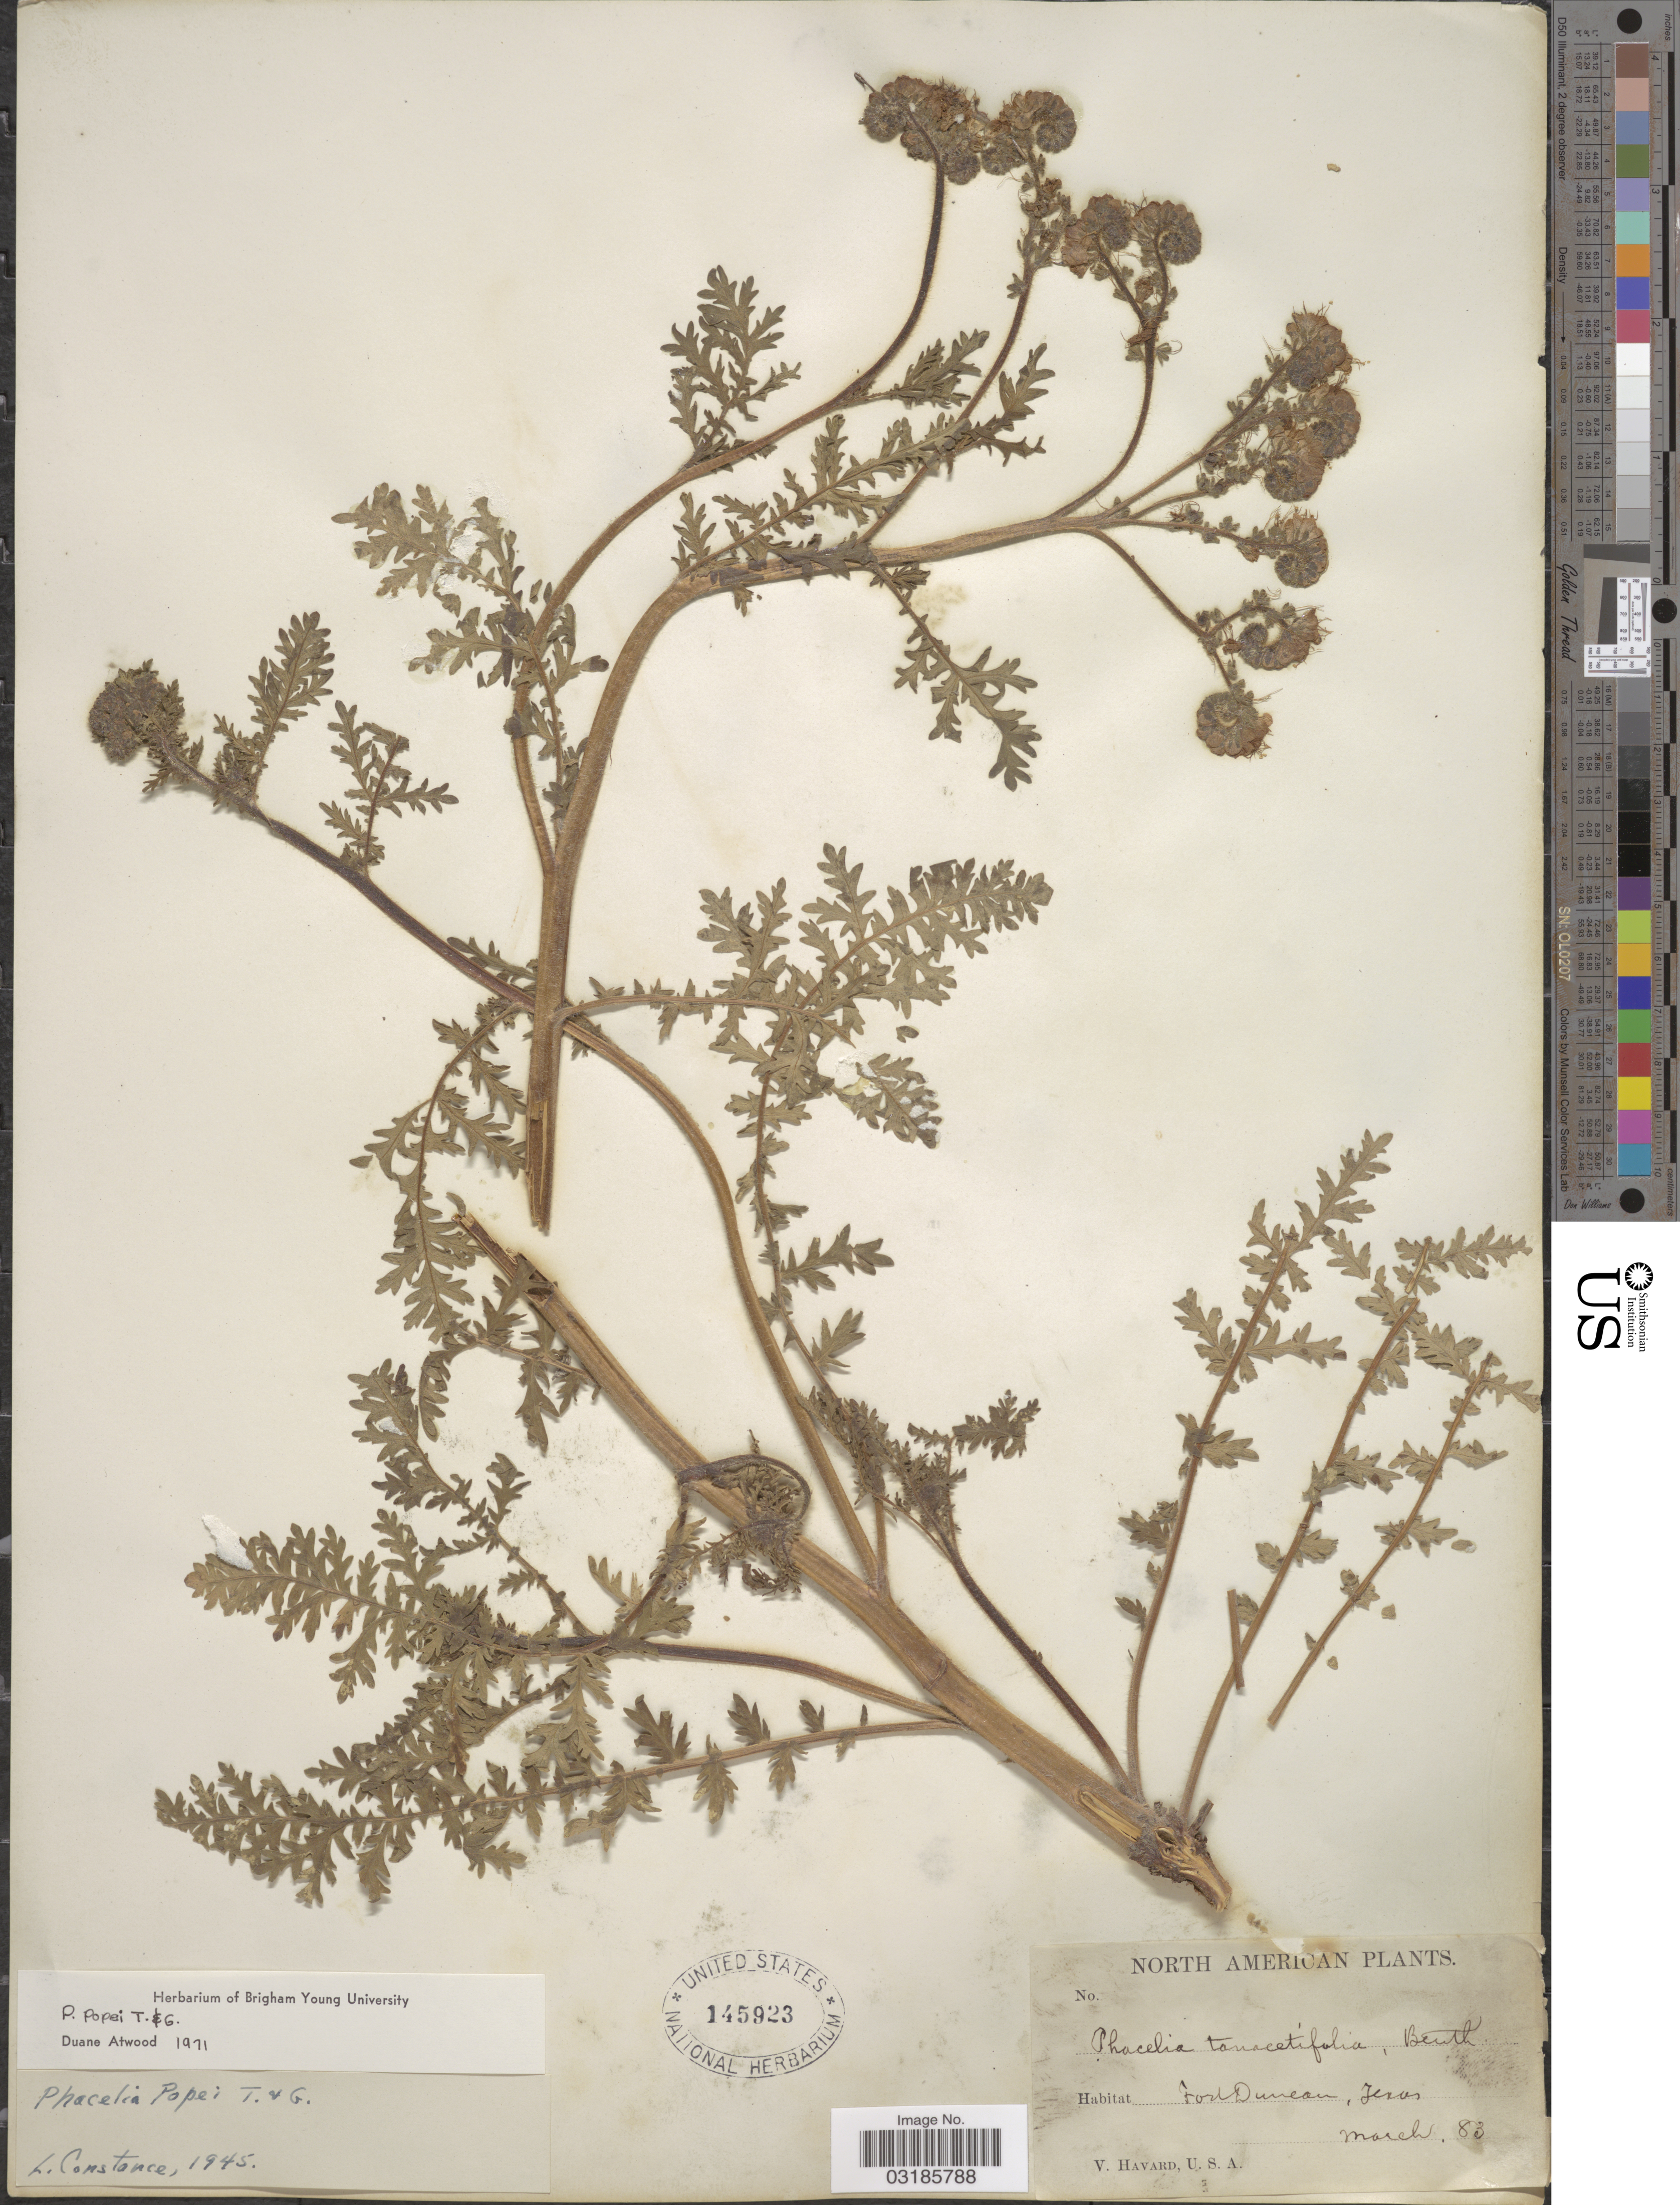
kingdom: Plantae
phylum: Tracheophyta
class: Magnoliopsida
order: Boraginales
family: Hydrophyllaceae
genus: Phacelia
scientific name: Phacelia popei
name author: Torr. & A. Gray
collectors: V. Havard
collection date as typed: Transcribed d/m/y: /3/83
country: United States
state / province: Texas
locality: Fort Duncan.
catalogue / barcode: US 145923